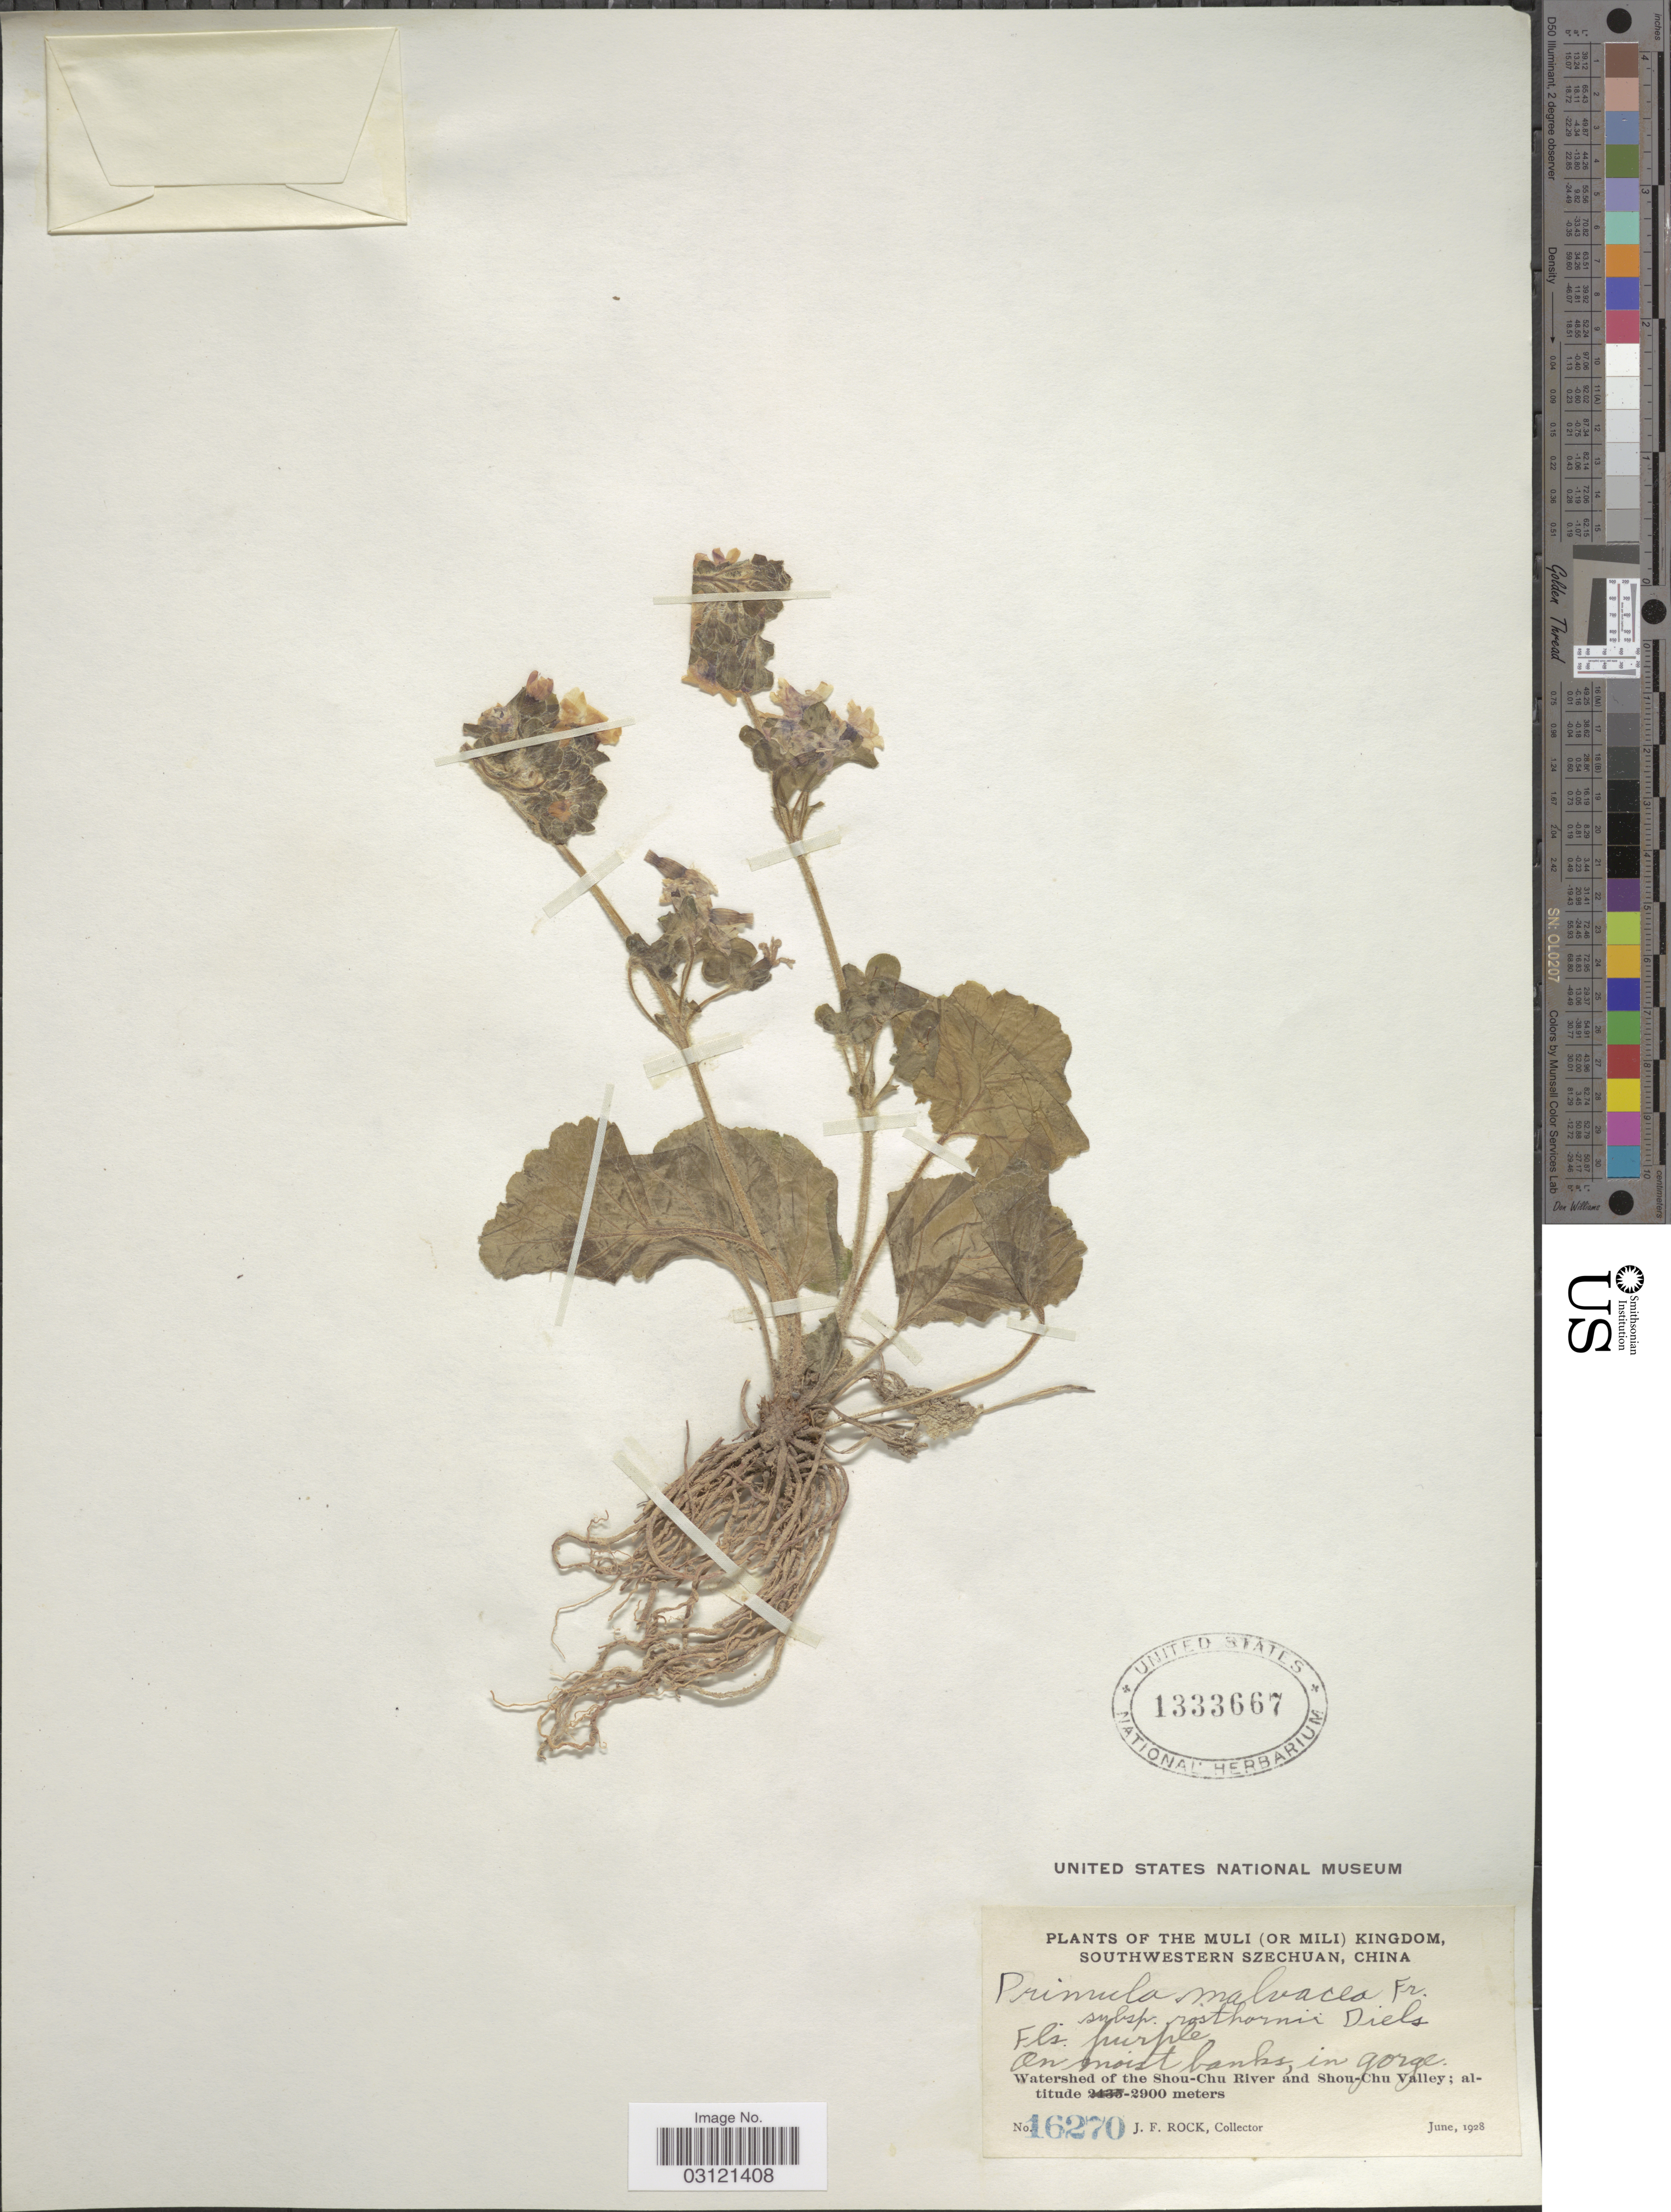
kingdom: Plantae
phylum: Tracheophyta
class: Magnoliopsida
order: Ericales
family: Primulaceae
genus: Primula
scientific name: Primula malvacea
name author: Franch.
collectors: J. Rock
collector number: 16270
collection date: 1928-06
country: China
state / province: Sichuan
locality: The Muli (or Mili) Kingdom, Southwestern Szechuan. Watershed of the Shou-Chu River and Shou-Chu Valley.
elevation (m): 2900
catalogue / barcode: US 1333667